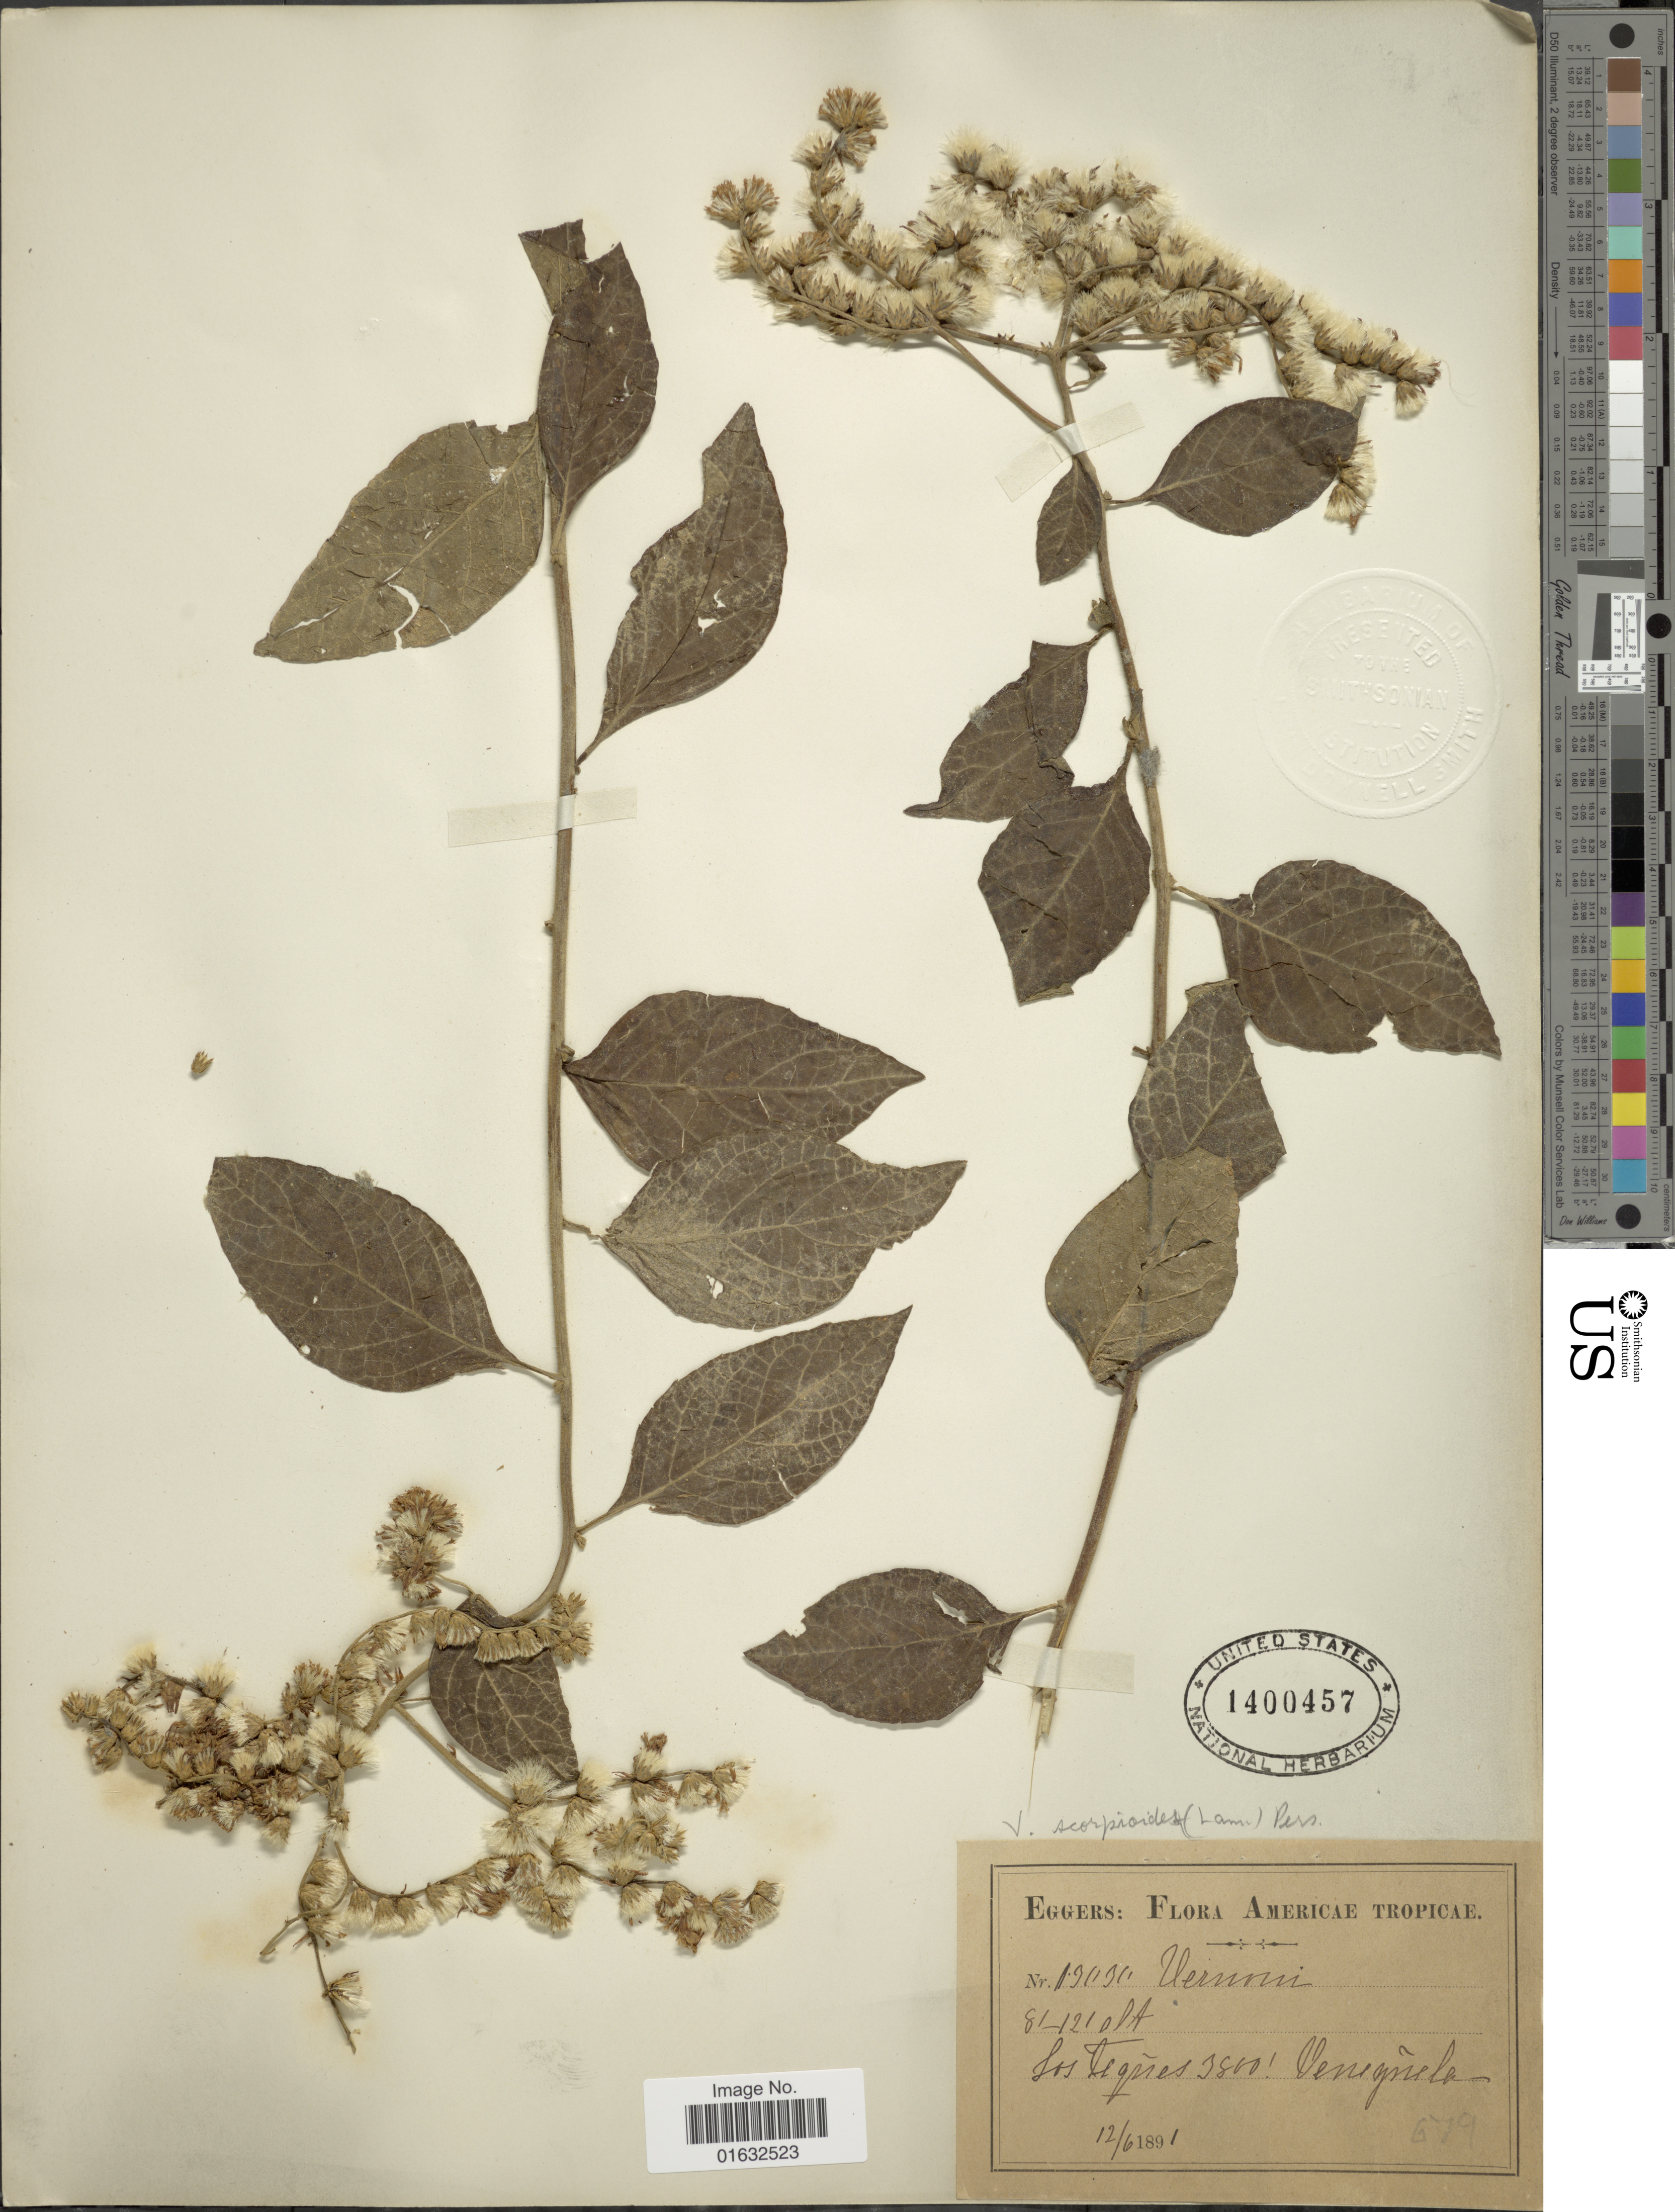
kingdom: Plantae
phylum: Tracheophyta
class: Magnoliopsida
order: Asterales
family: Asteraceae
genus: Cyrtocymura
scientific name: Cyrtocymura scorpioides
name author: (Lam.) H. Rob.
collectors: -. Eggers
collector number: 19030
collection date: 1891-06-12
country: Venezuela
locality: Los Teqúes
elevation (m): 1158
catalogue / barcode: US 1400457